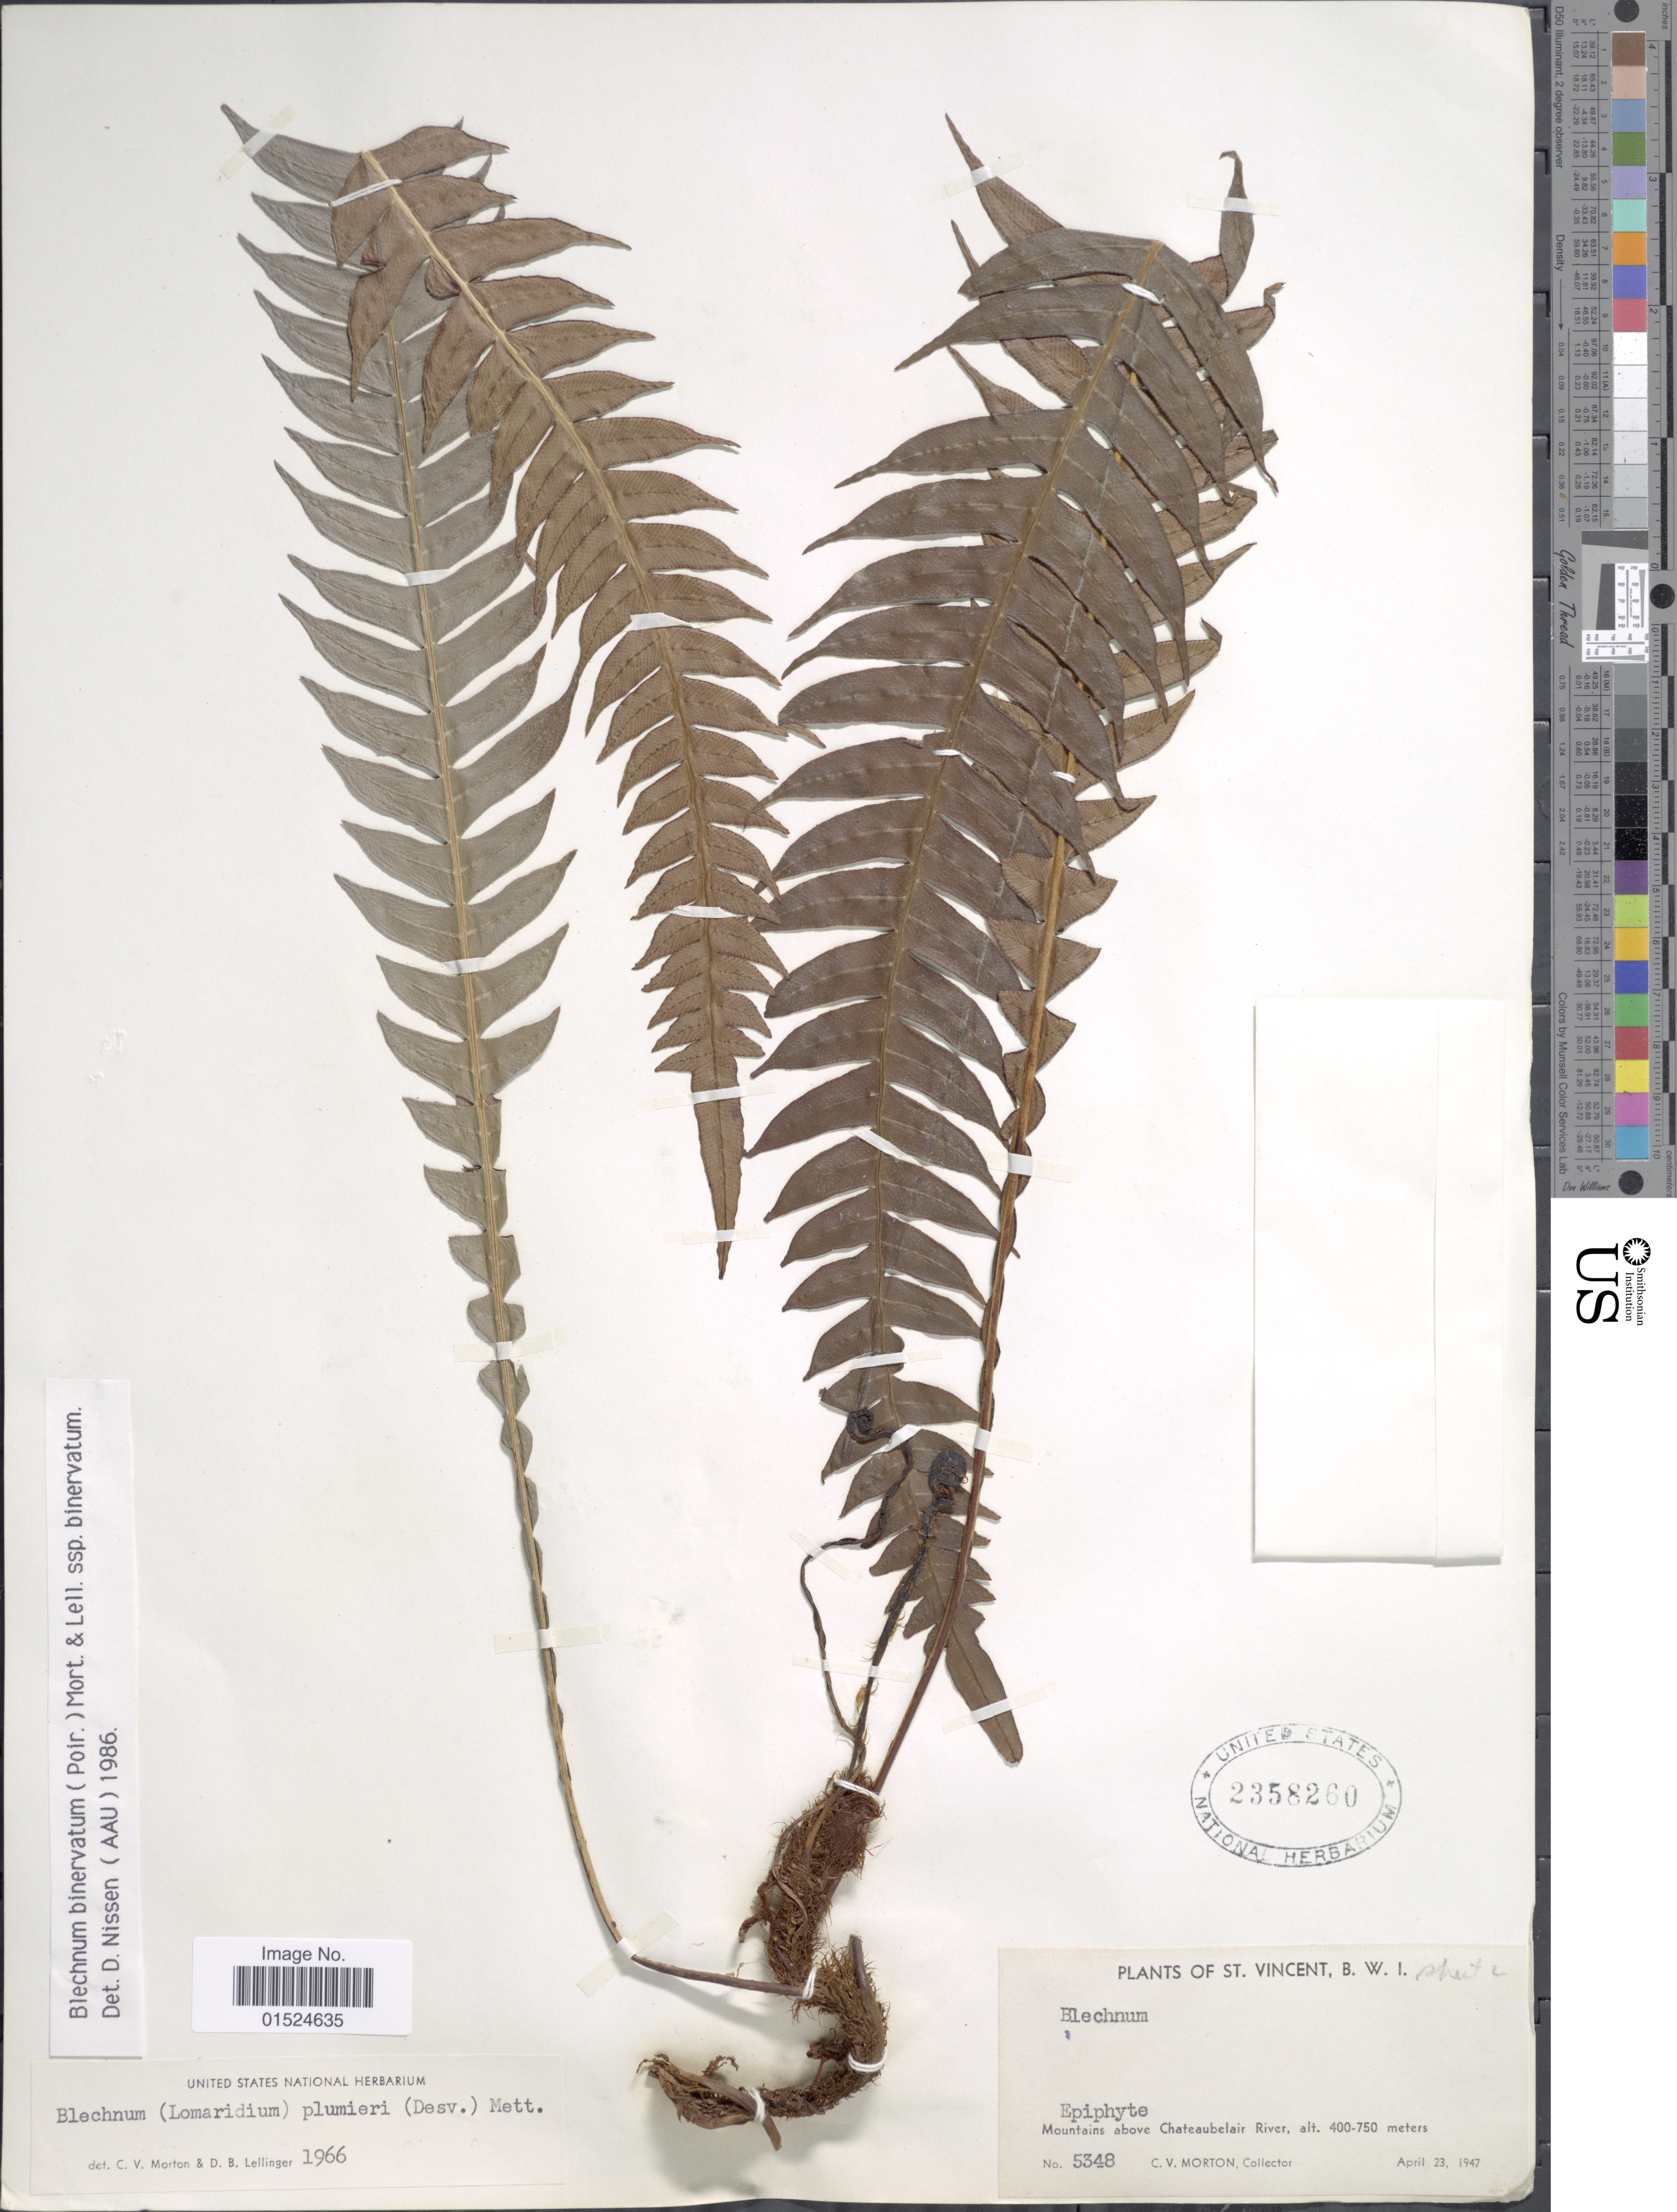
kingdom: Plantae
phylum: Tracheophyta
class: Polypodiopsida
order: Polypodiales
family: Blechnaceae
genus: Blechnum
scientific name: Blechnum binervatum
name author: (Poir.) C.V. Morton & Lellinger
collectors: C. V. Morton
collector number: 5348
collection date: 1947-04-23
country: St. Vincent - Grenadines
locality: St. Vincent, B.W.I., Mounmtains above Chateaubelair River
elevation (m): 400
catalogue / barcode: US 2358260